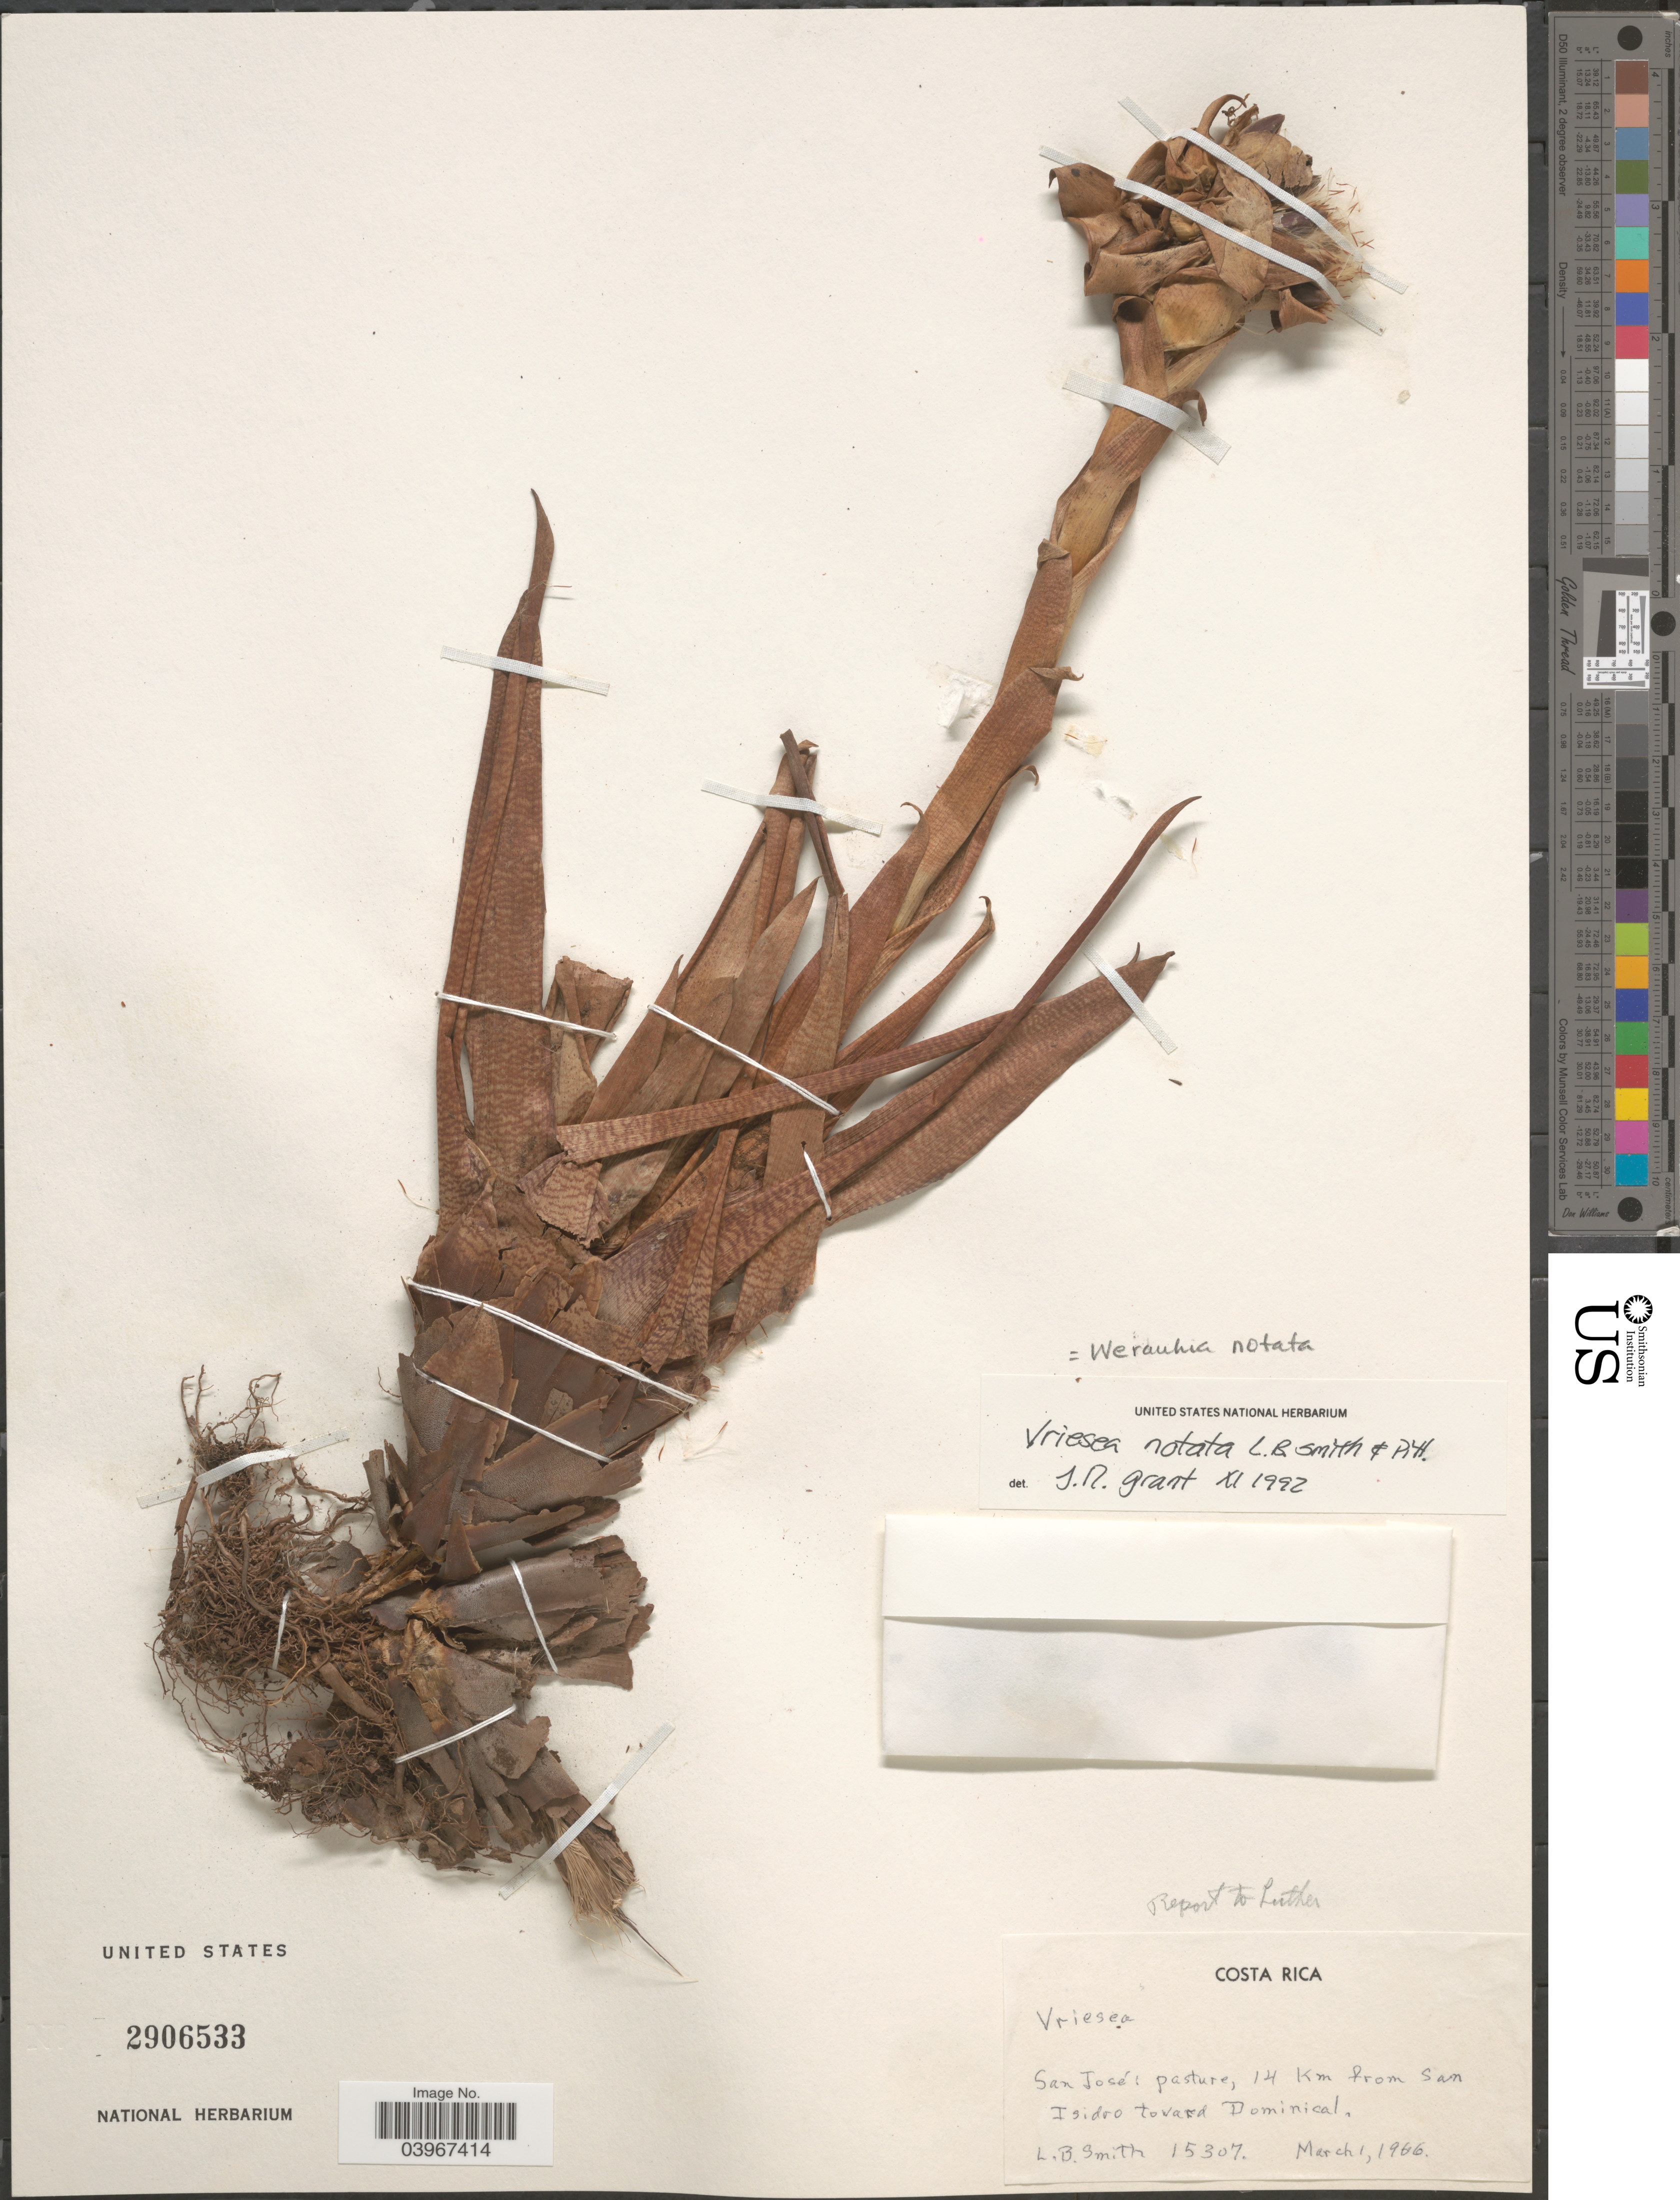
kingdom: Plantae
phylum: Tracheophyta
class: Liliopsida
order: Poales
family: Bromeliaceae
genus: Werauhia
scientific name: Werauhia notata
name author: (L.B. Sm. & Pittendr.) J.R. Grant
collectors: L. Smith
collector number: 15307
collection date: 1966-03-01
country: Costa Rica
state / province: San José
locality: Pasture, 14 Km from San Isidro toward Dominical.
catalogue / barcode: US 2906533